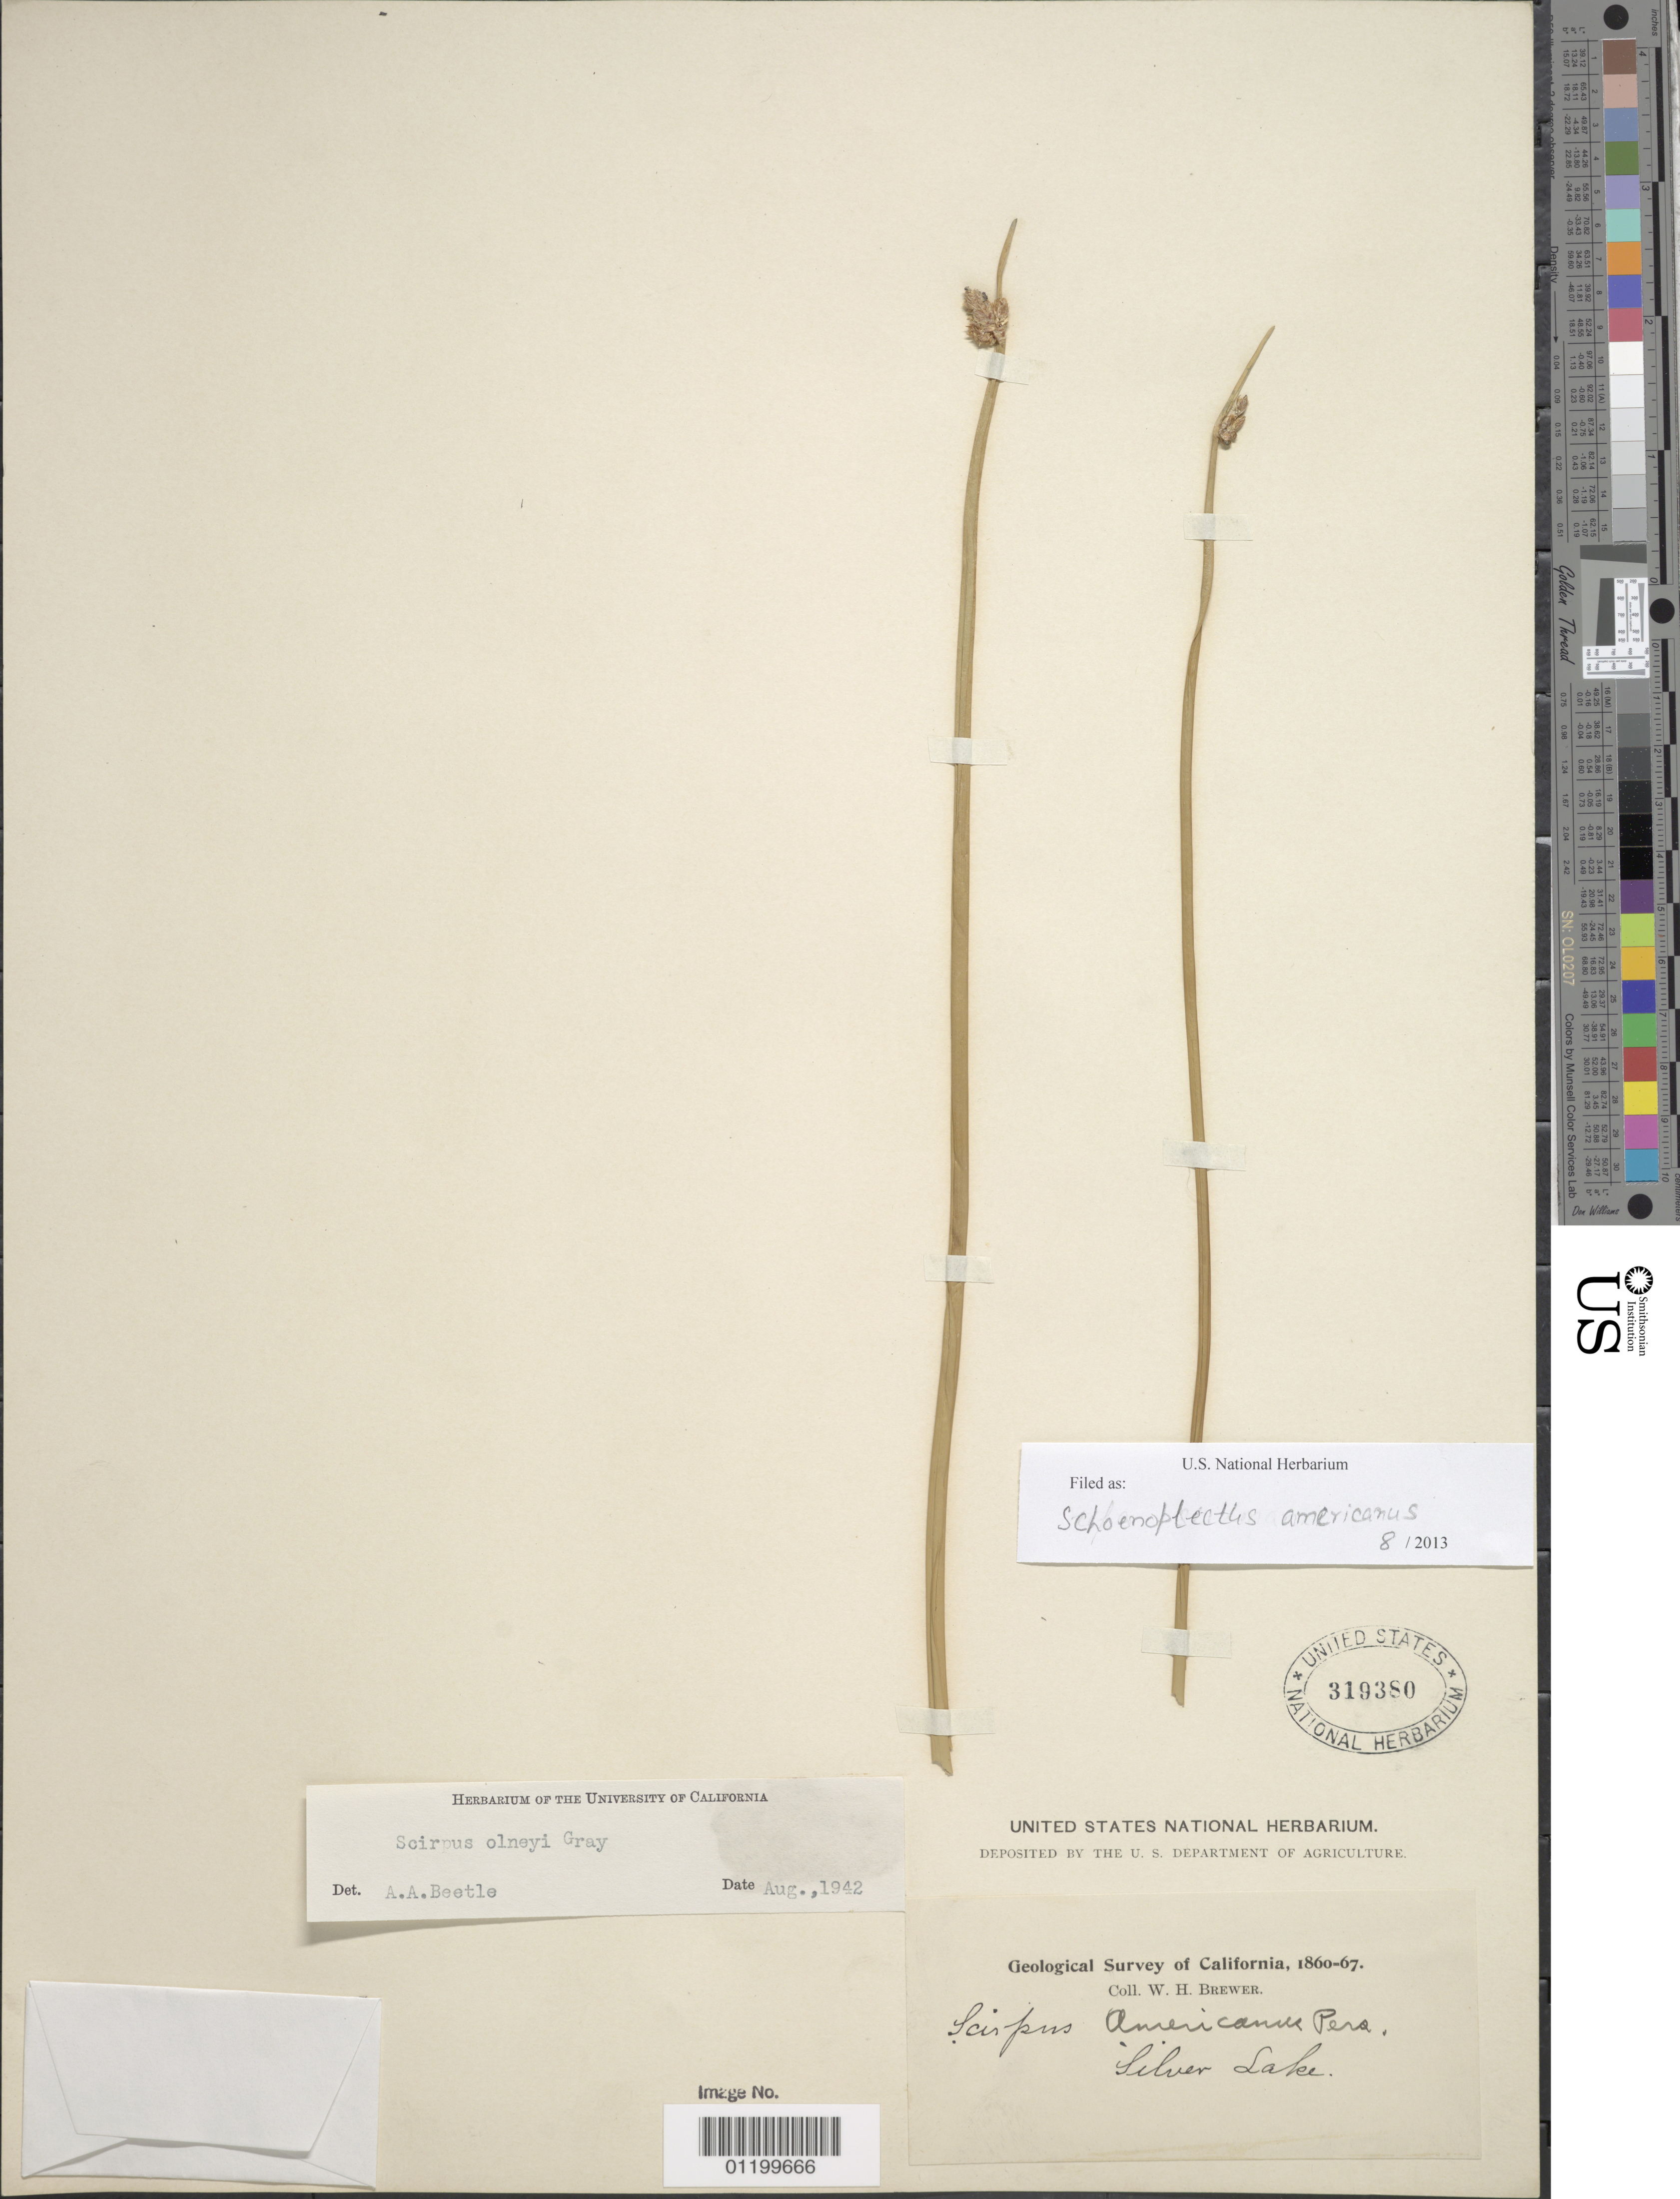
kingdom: Plantae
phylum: Tracheophyta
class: Liliopsida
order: Poales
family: Cyperaceae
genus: Schoenoplectus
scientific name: Schoenoplectus americanus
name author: (Pers.) Volkart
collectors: W. H. Brewer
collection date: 1860/1867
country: United States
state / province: California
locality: Silver Lake.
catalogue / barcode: US 319380